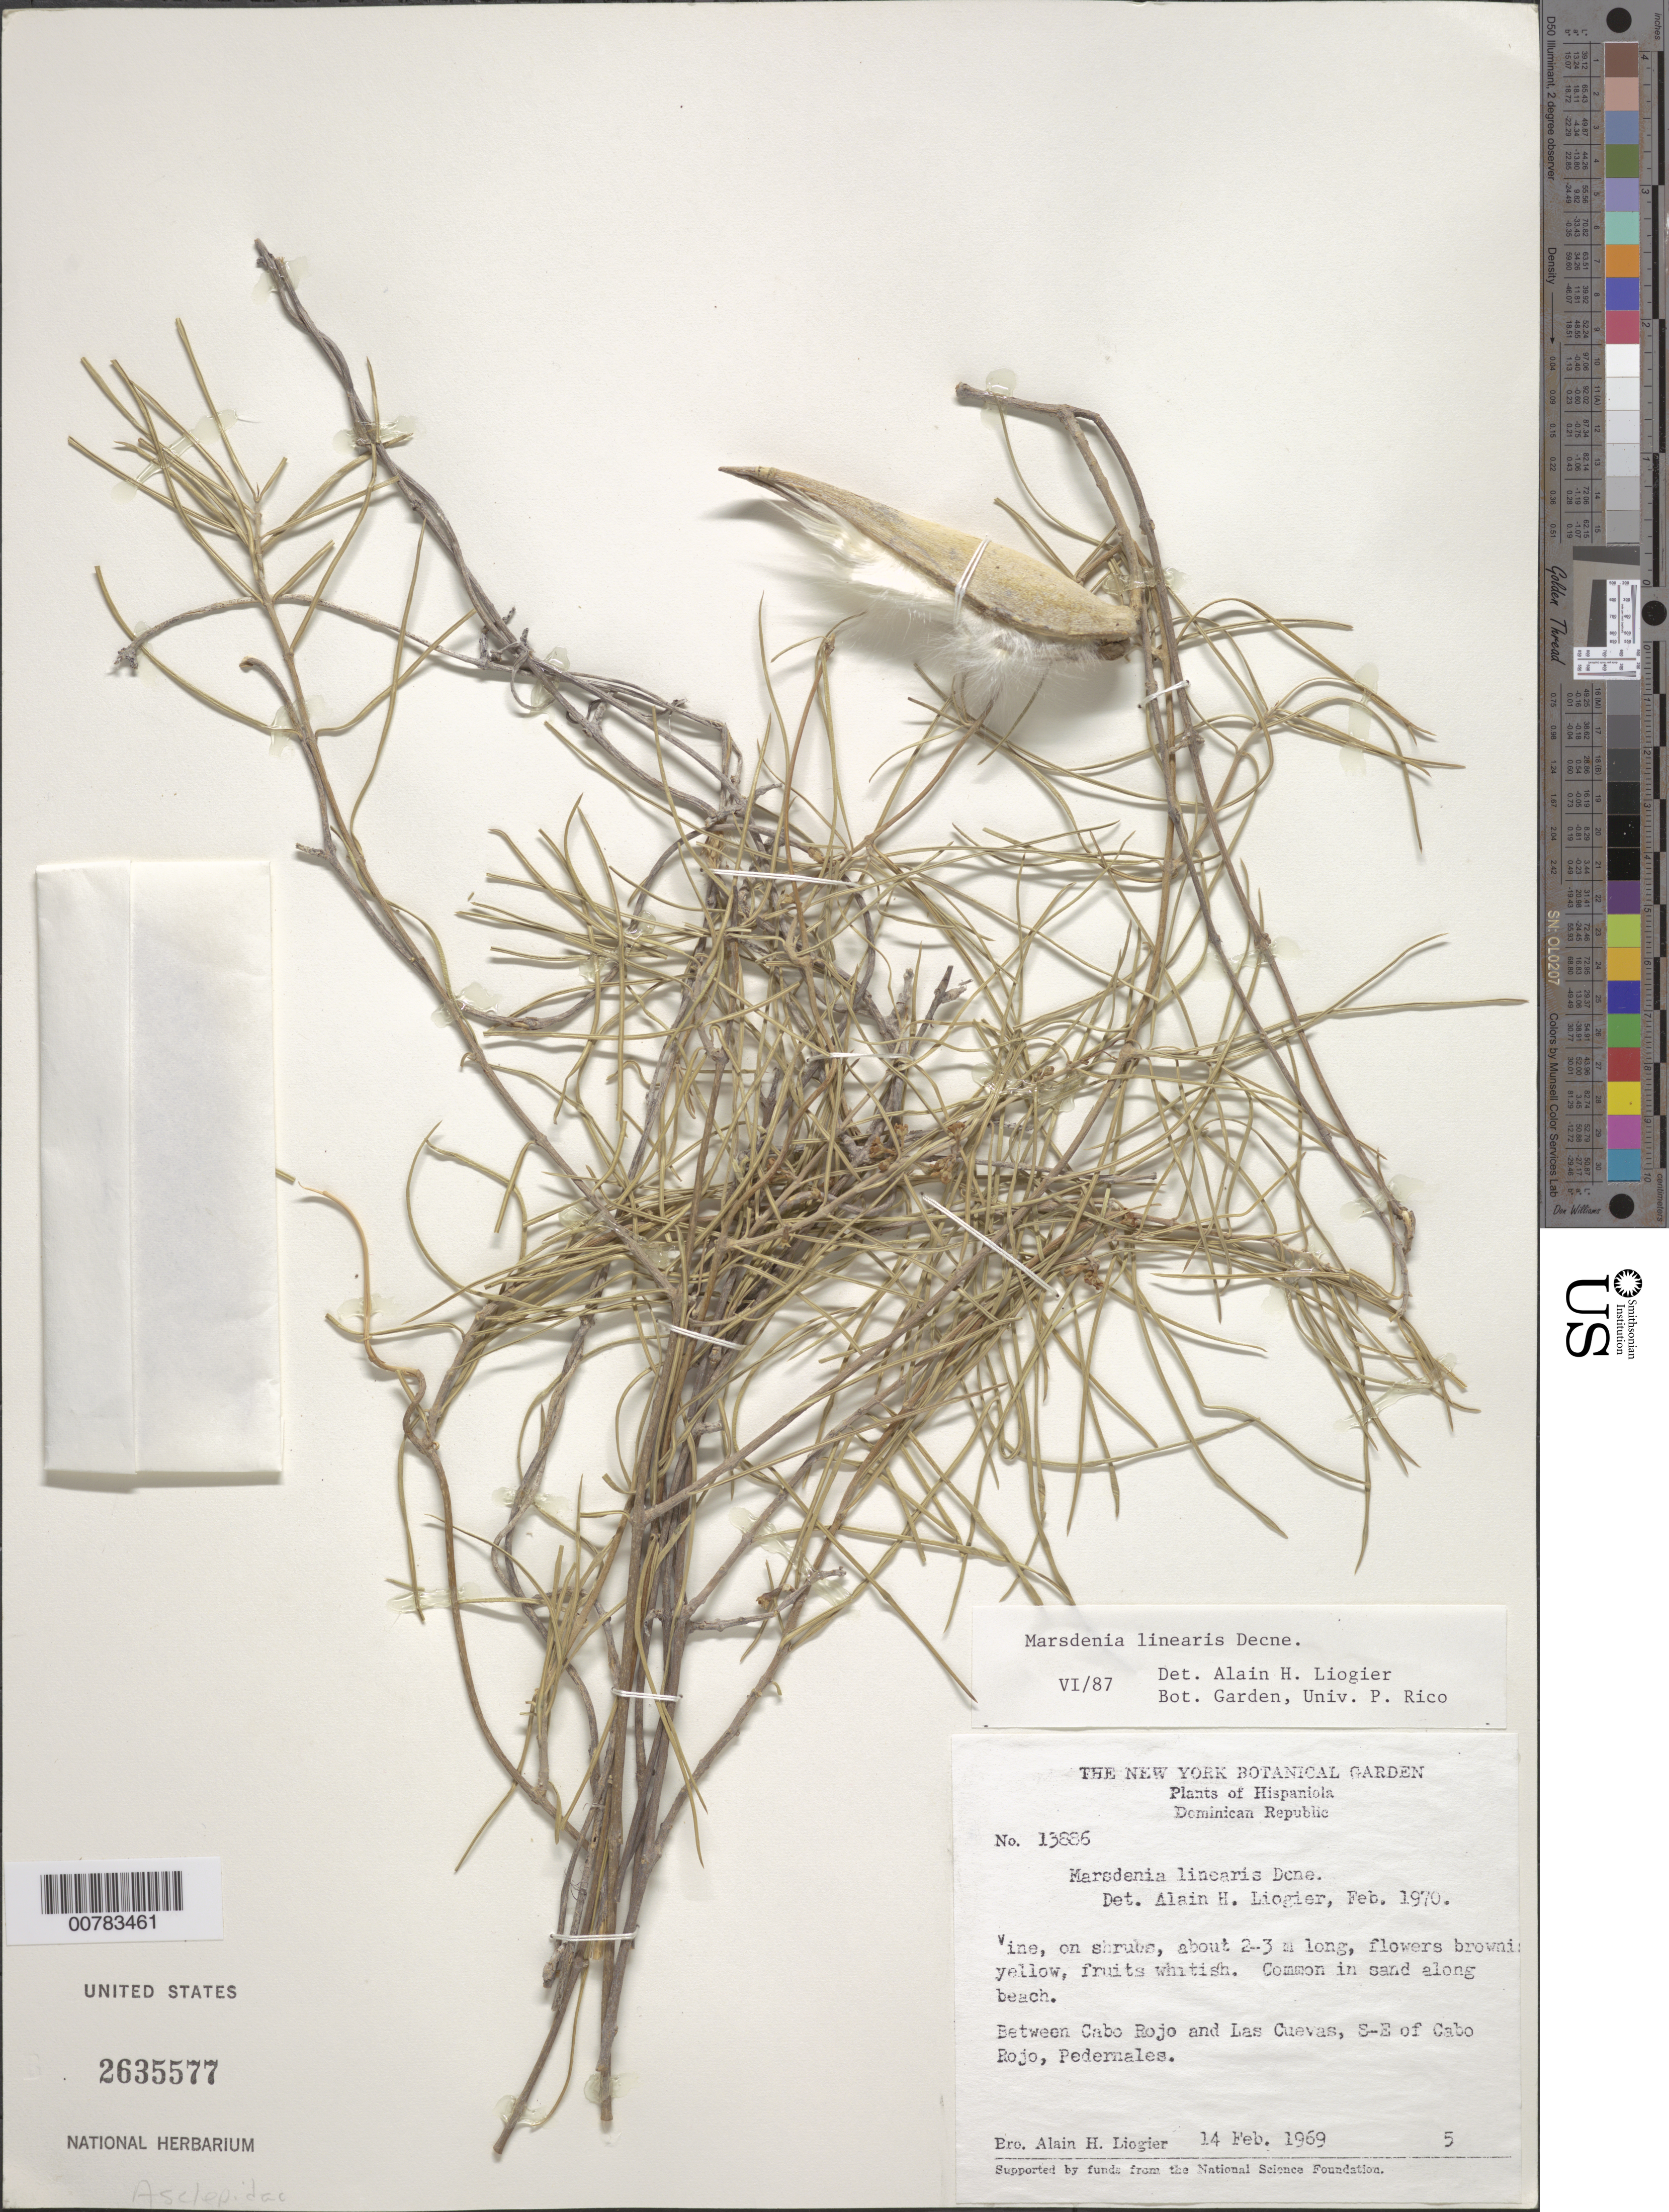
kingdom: Plantae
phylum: Tracheophyta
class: Magnoliopsida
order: Gentianales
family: Apocynaceae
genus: Marsdenia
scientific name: Marsdenia linearis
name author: Decne.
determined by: Liogier, Alain H.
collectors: A. H. Liogier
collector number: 13886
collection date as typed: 14 Feb 1969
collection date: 1969-02-14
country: Dominican Republic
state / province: Pedernales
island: Hispaniola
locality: S-E of Cabo Rojo, between Cabo Rojo and Las Cuevas.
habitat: Common in sand along beach.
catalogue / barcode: US 2635577